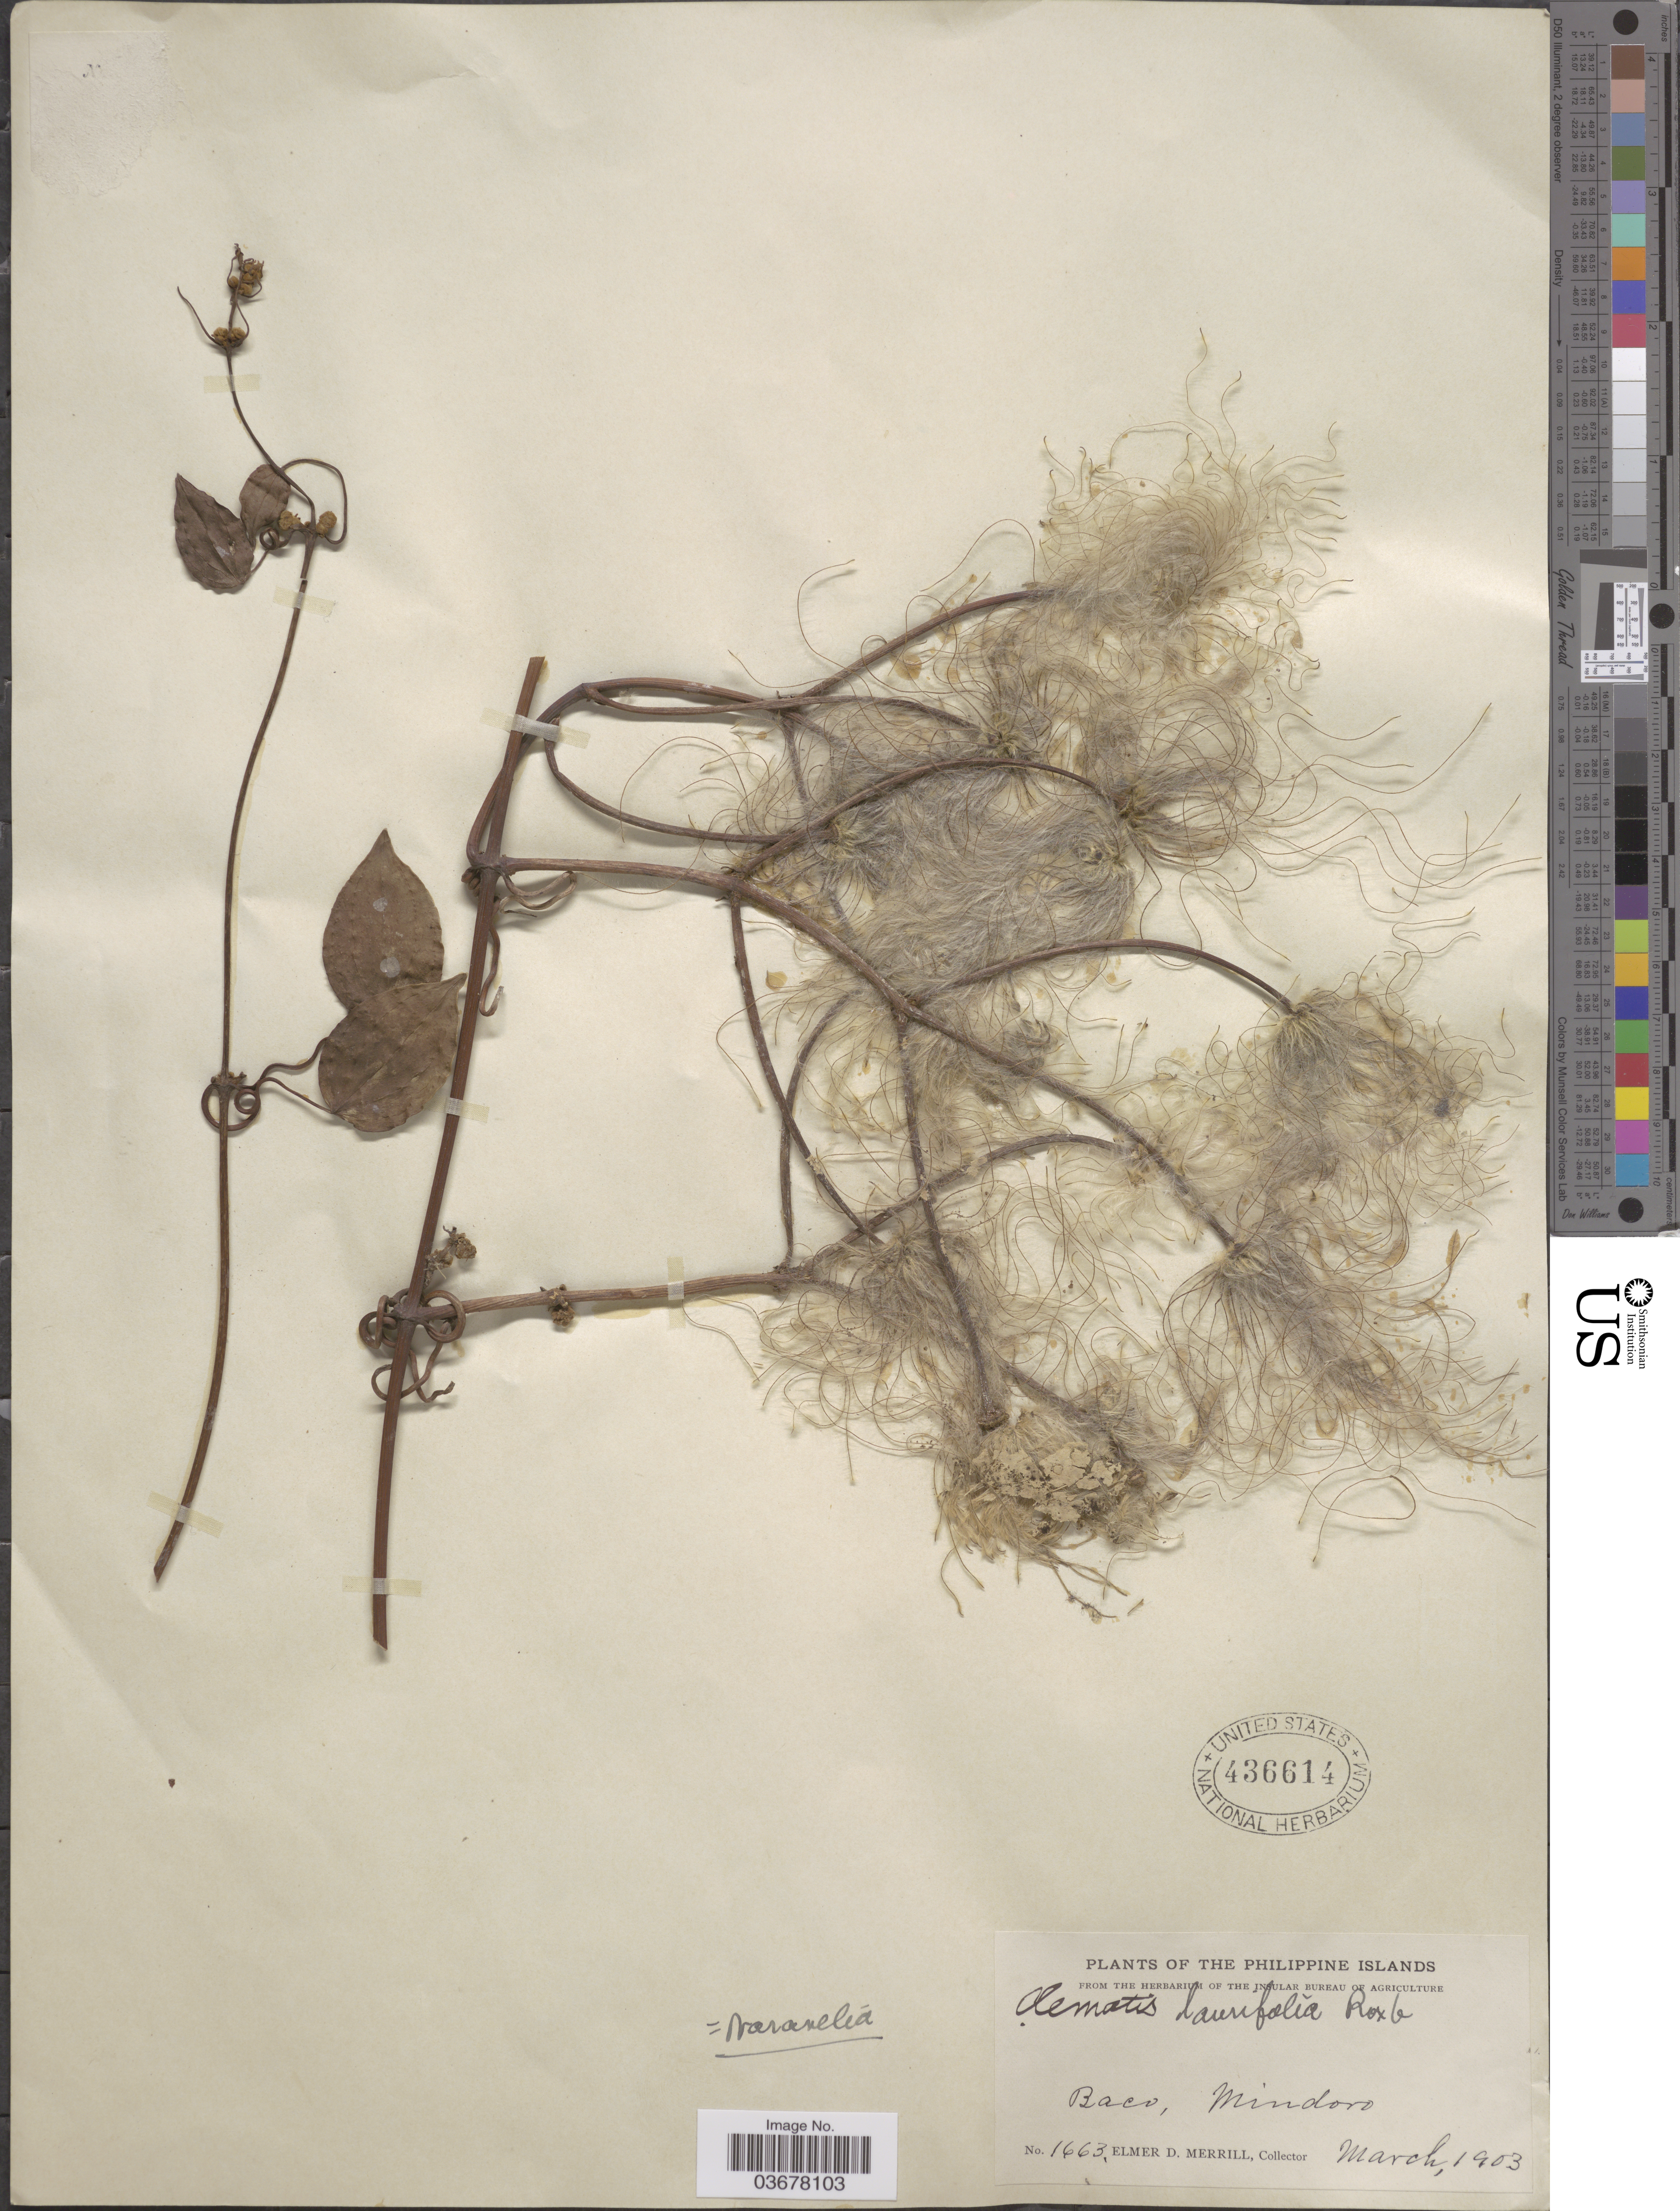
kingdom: Plantae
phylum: Tracheophyta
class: Magnoliopsida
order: Ranunculales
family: Ranunculaceae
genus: Clematis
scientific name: Clematis horripilata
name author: D. Falck & Lehtonen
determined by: Strong, M. T., (US), Smithsonian Institution - National Museum of Natural History (UNITED STATES)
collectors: E. D. Merrill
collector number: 1663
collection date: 1903-03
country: Philippines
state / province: Mimaropa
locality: Baco, Mindoro.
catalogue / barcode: US 436614